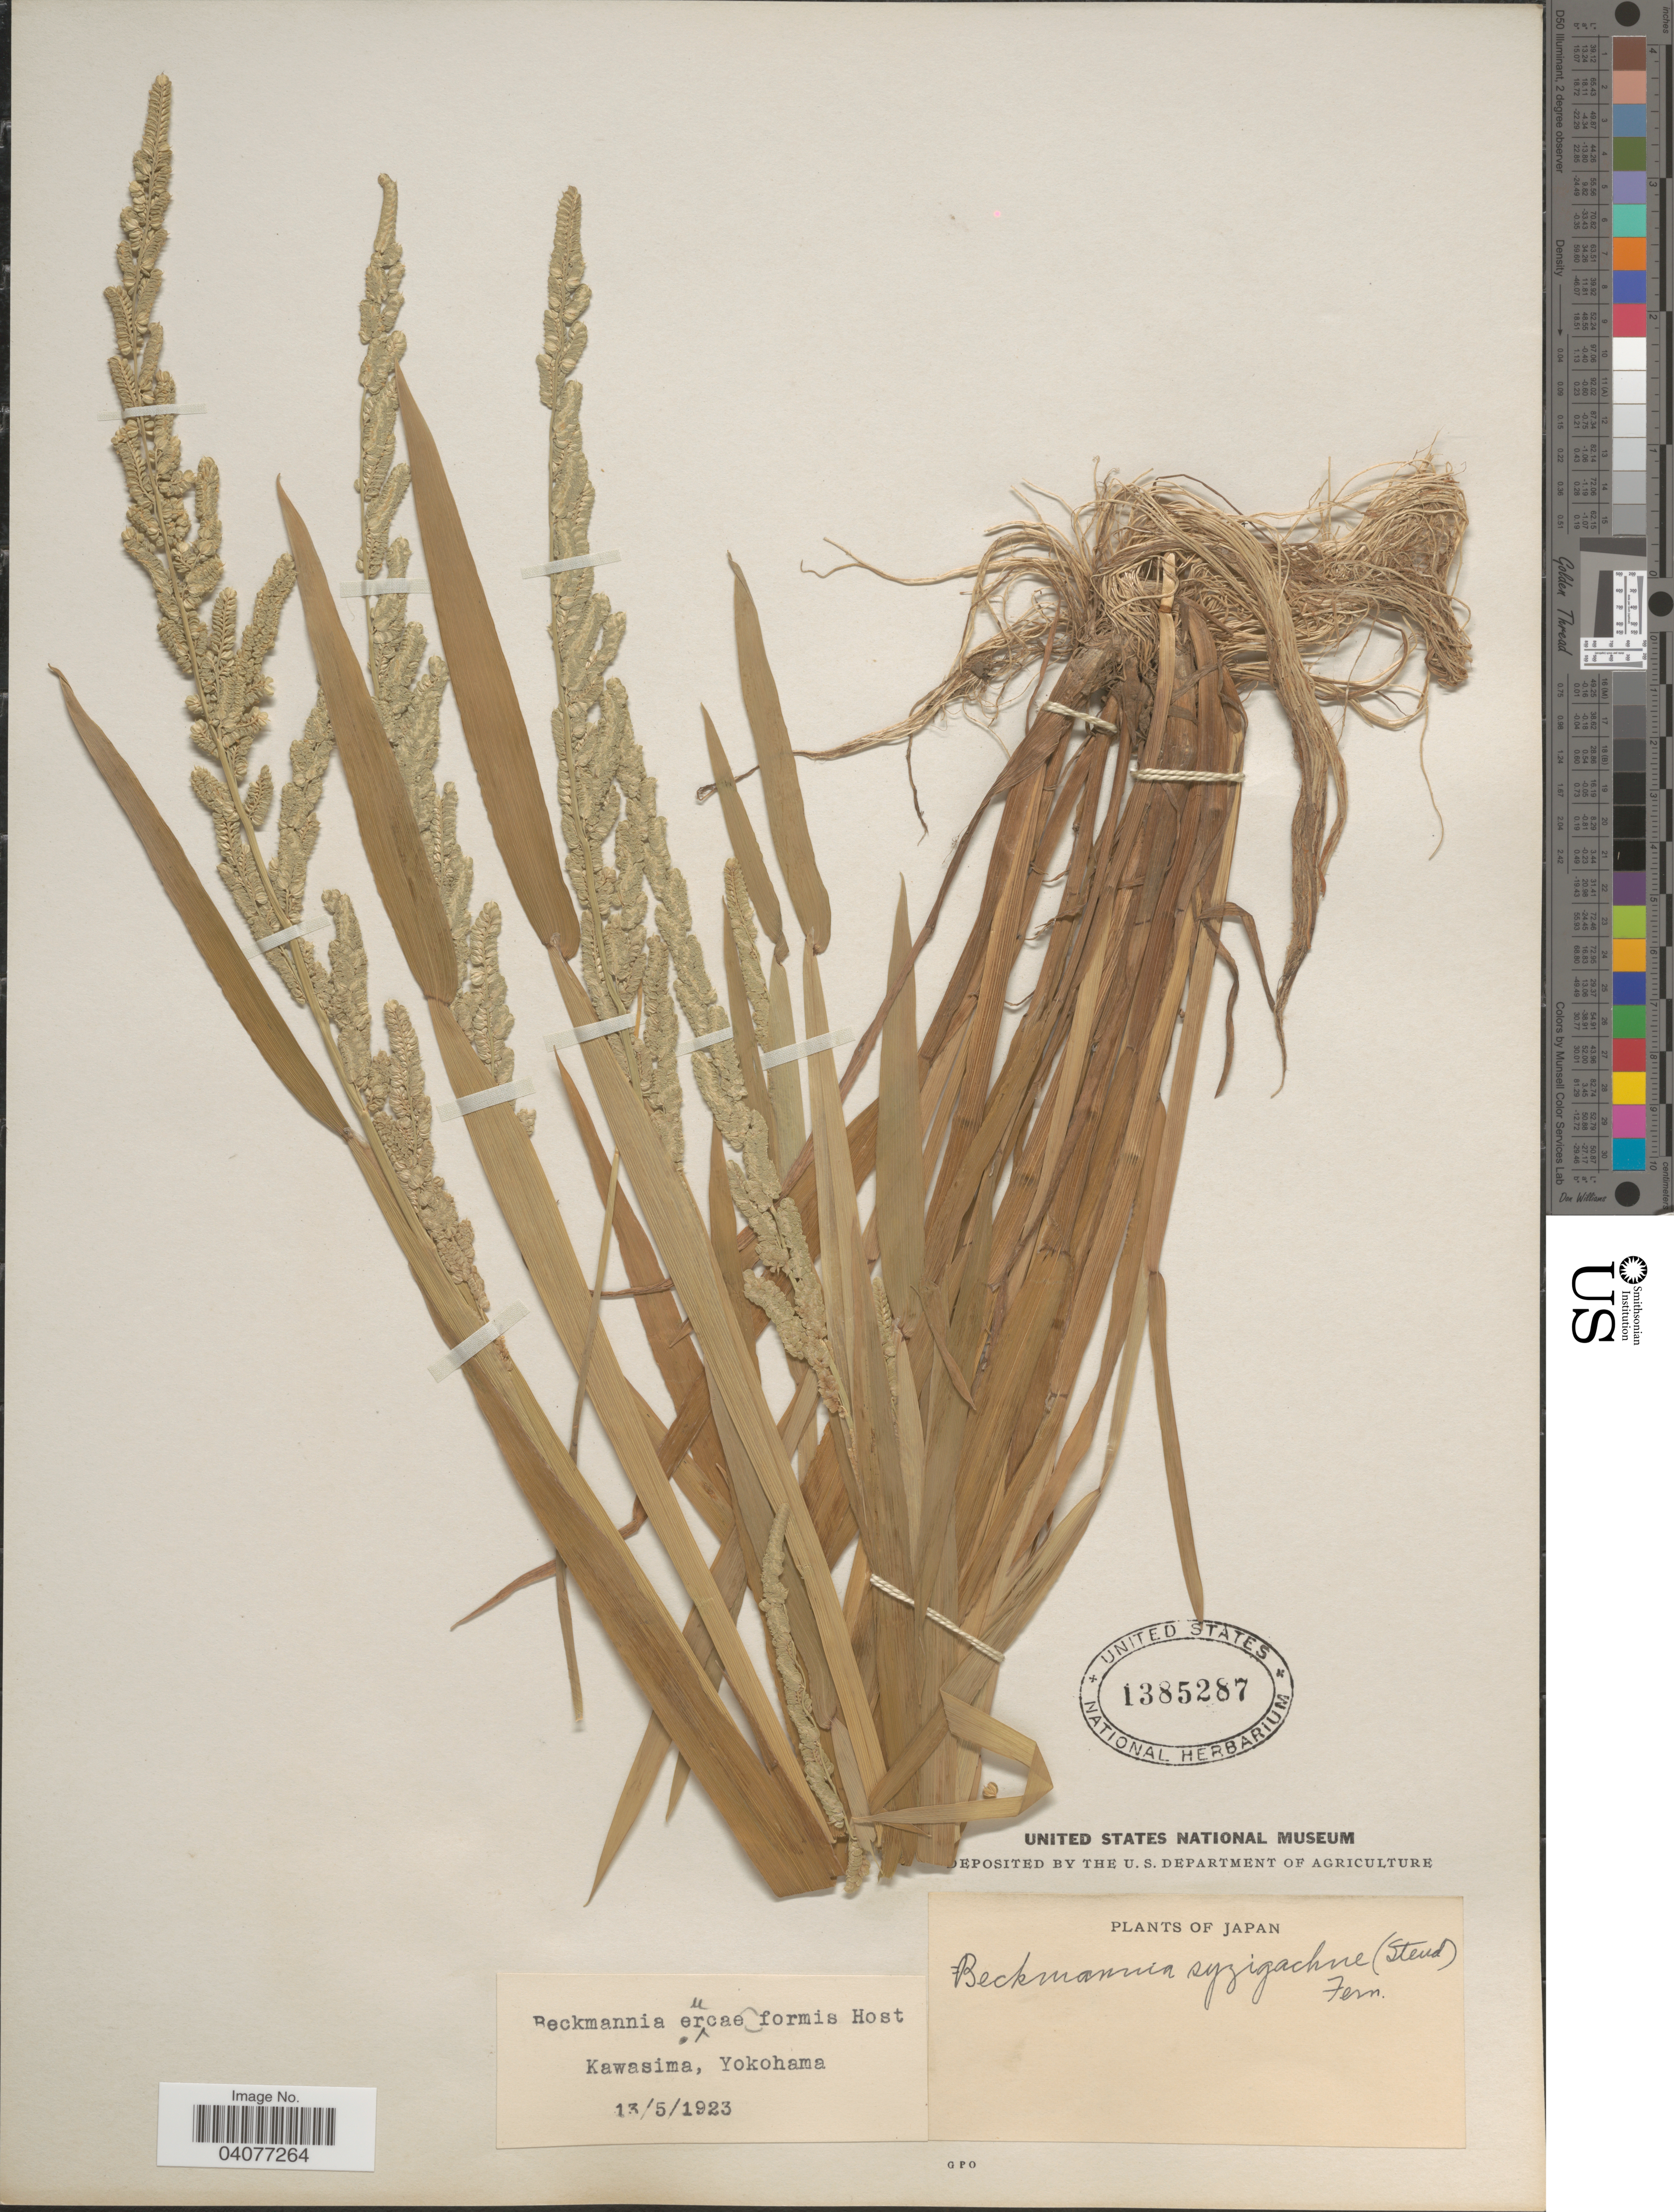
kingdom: Plantae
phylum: Tracheophyta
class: Liliopsida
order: Poales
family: Poaceae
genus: Beckmannia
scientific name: Beckmannia syzigachne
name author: (Steud.) Fernald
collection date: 1923-05-13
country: Japan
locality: Kawasima, Yokohama.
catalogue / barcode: US 1385287